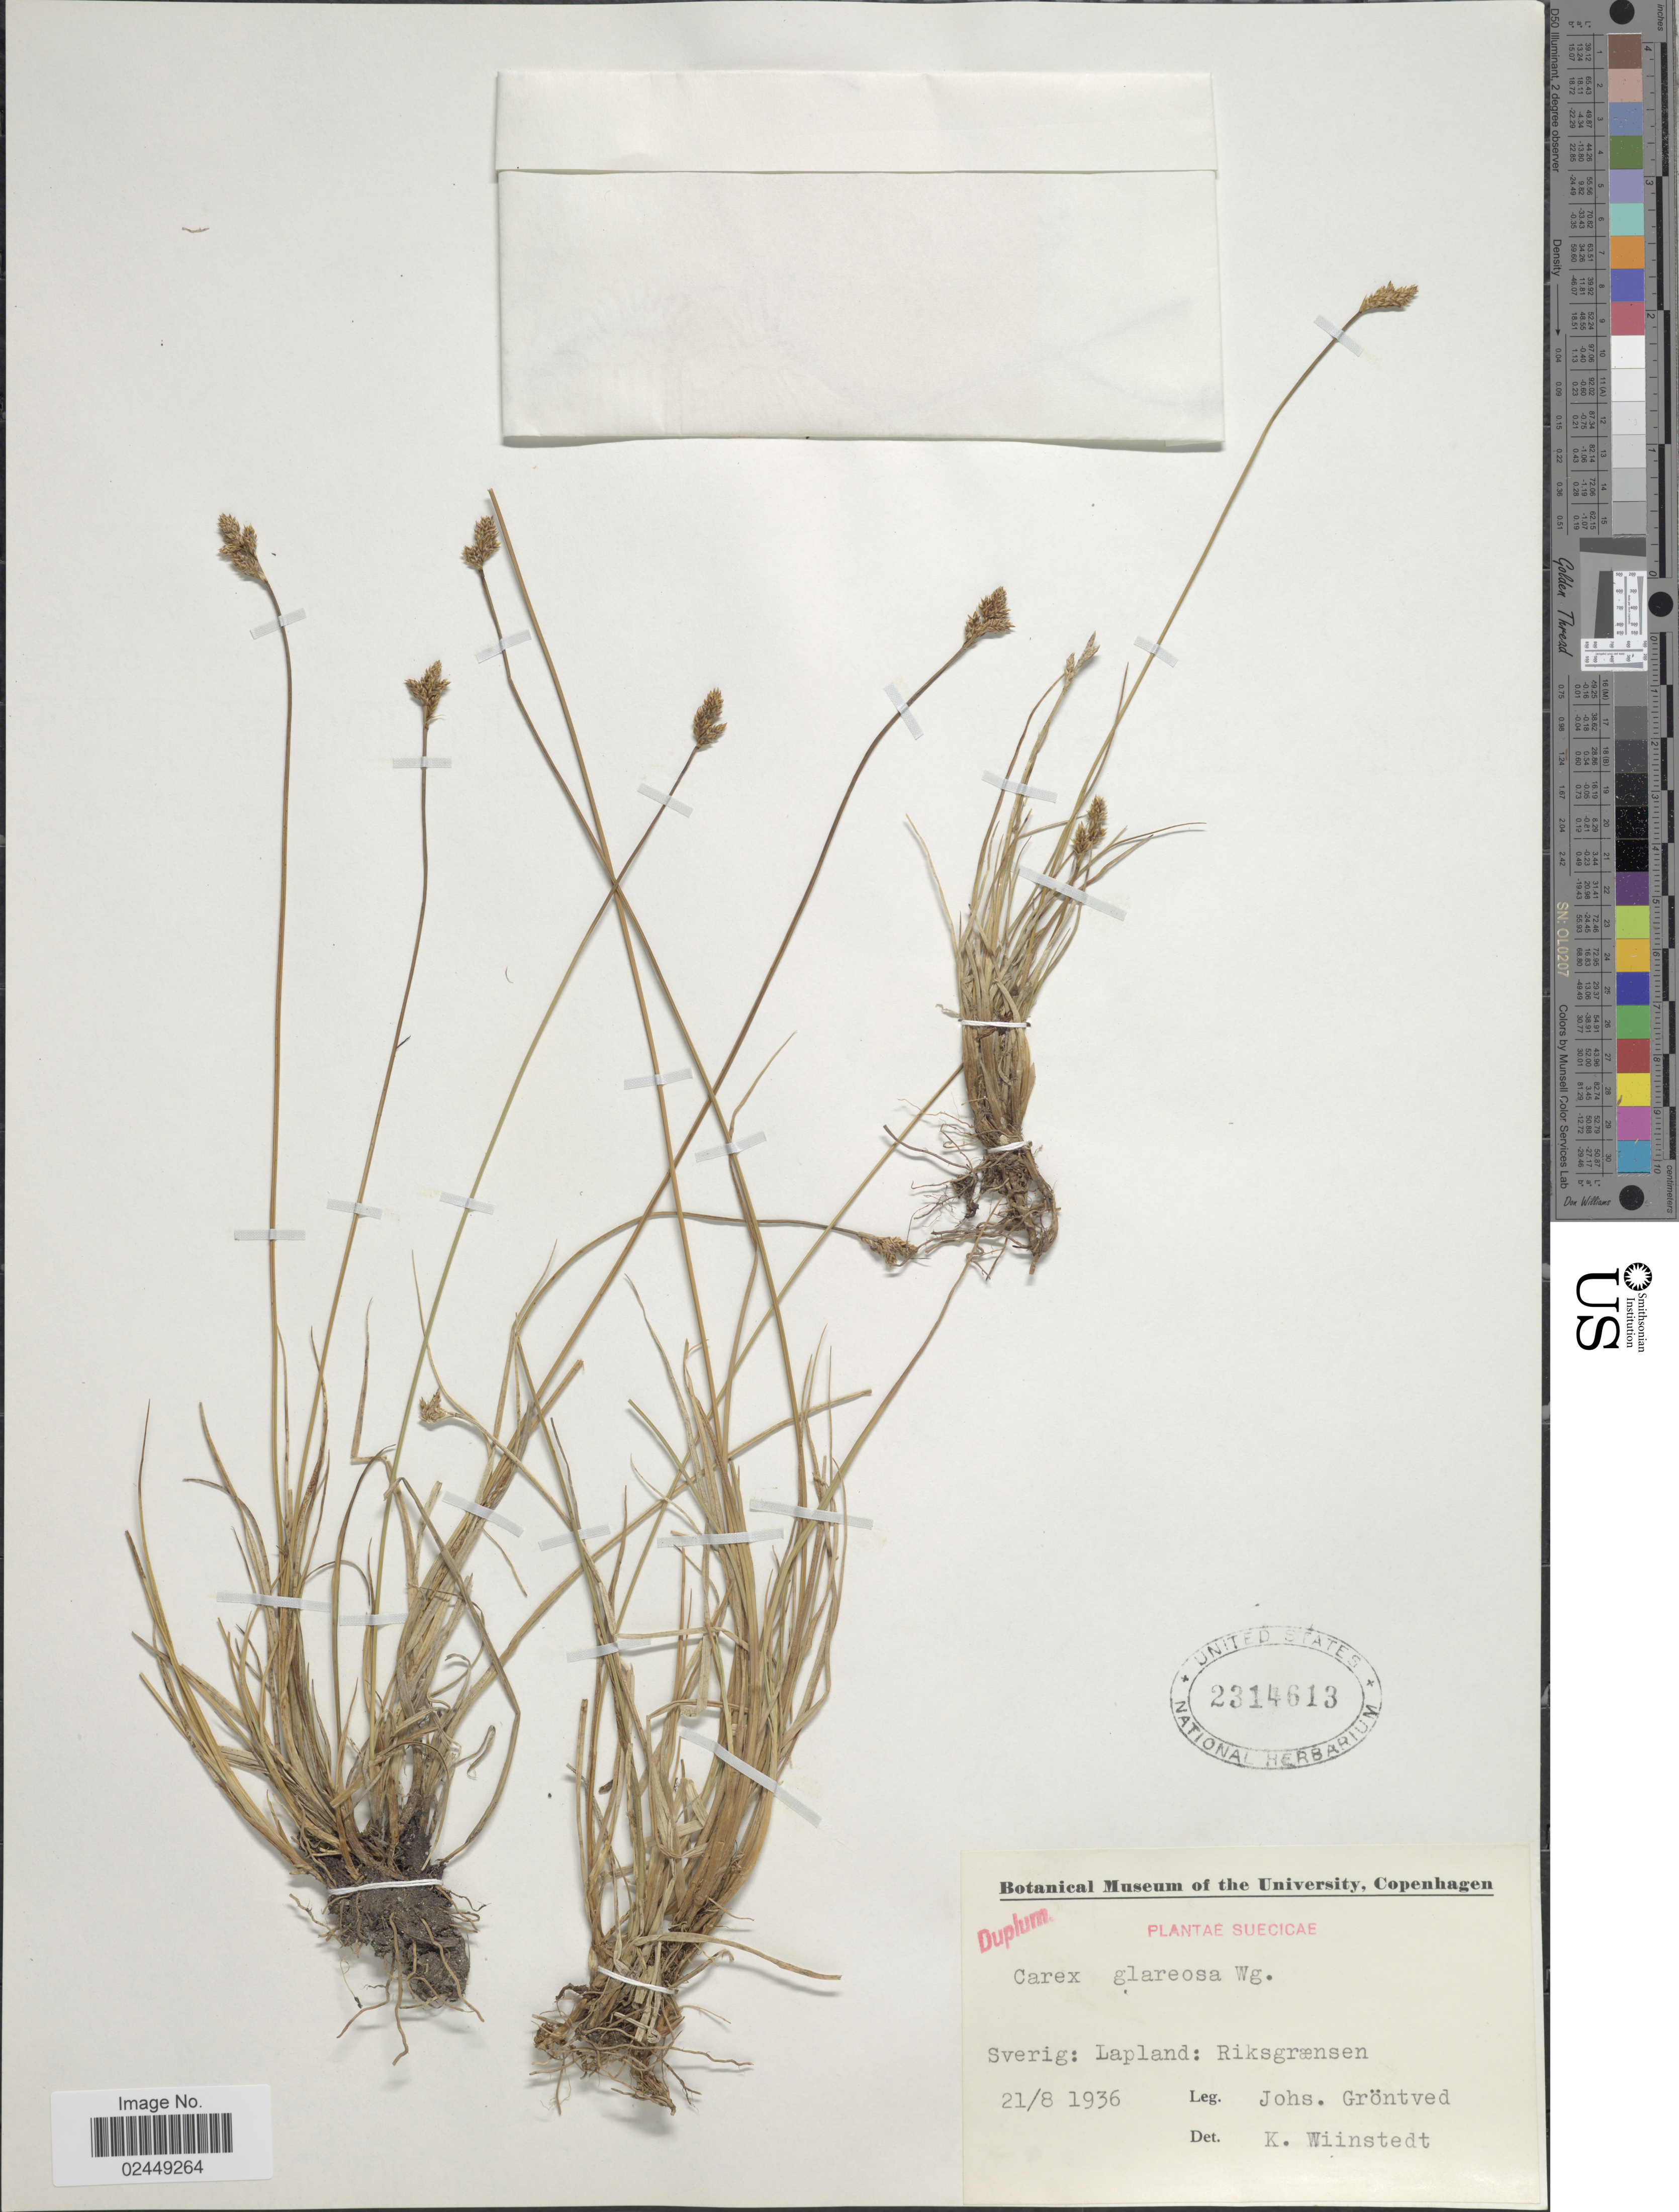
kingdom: Plantae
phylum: Tracheophyta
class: Liliopsida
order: Poales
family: Cyperaceae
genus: Carex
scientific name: Carex glareosa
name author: Schkuhr ex Wahlenb.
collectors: J. Gröntved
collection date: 1936-08-21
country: Sweden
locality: Suecicae, Sverig: Lapland: Riksgraensen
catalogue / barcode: US 2314613